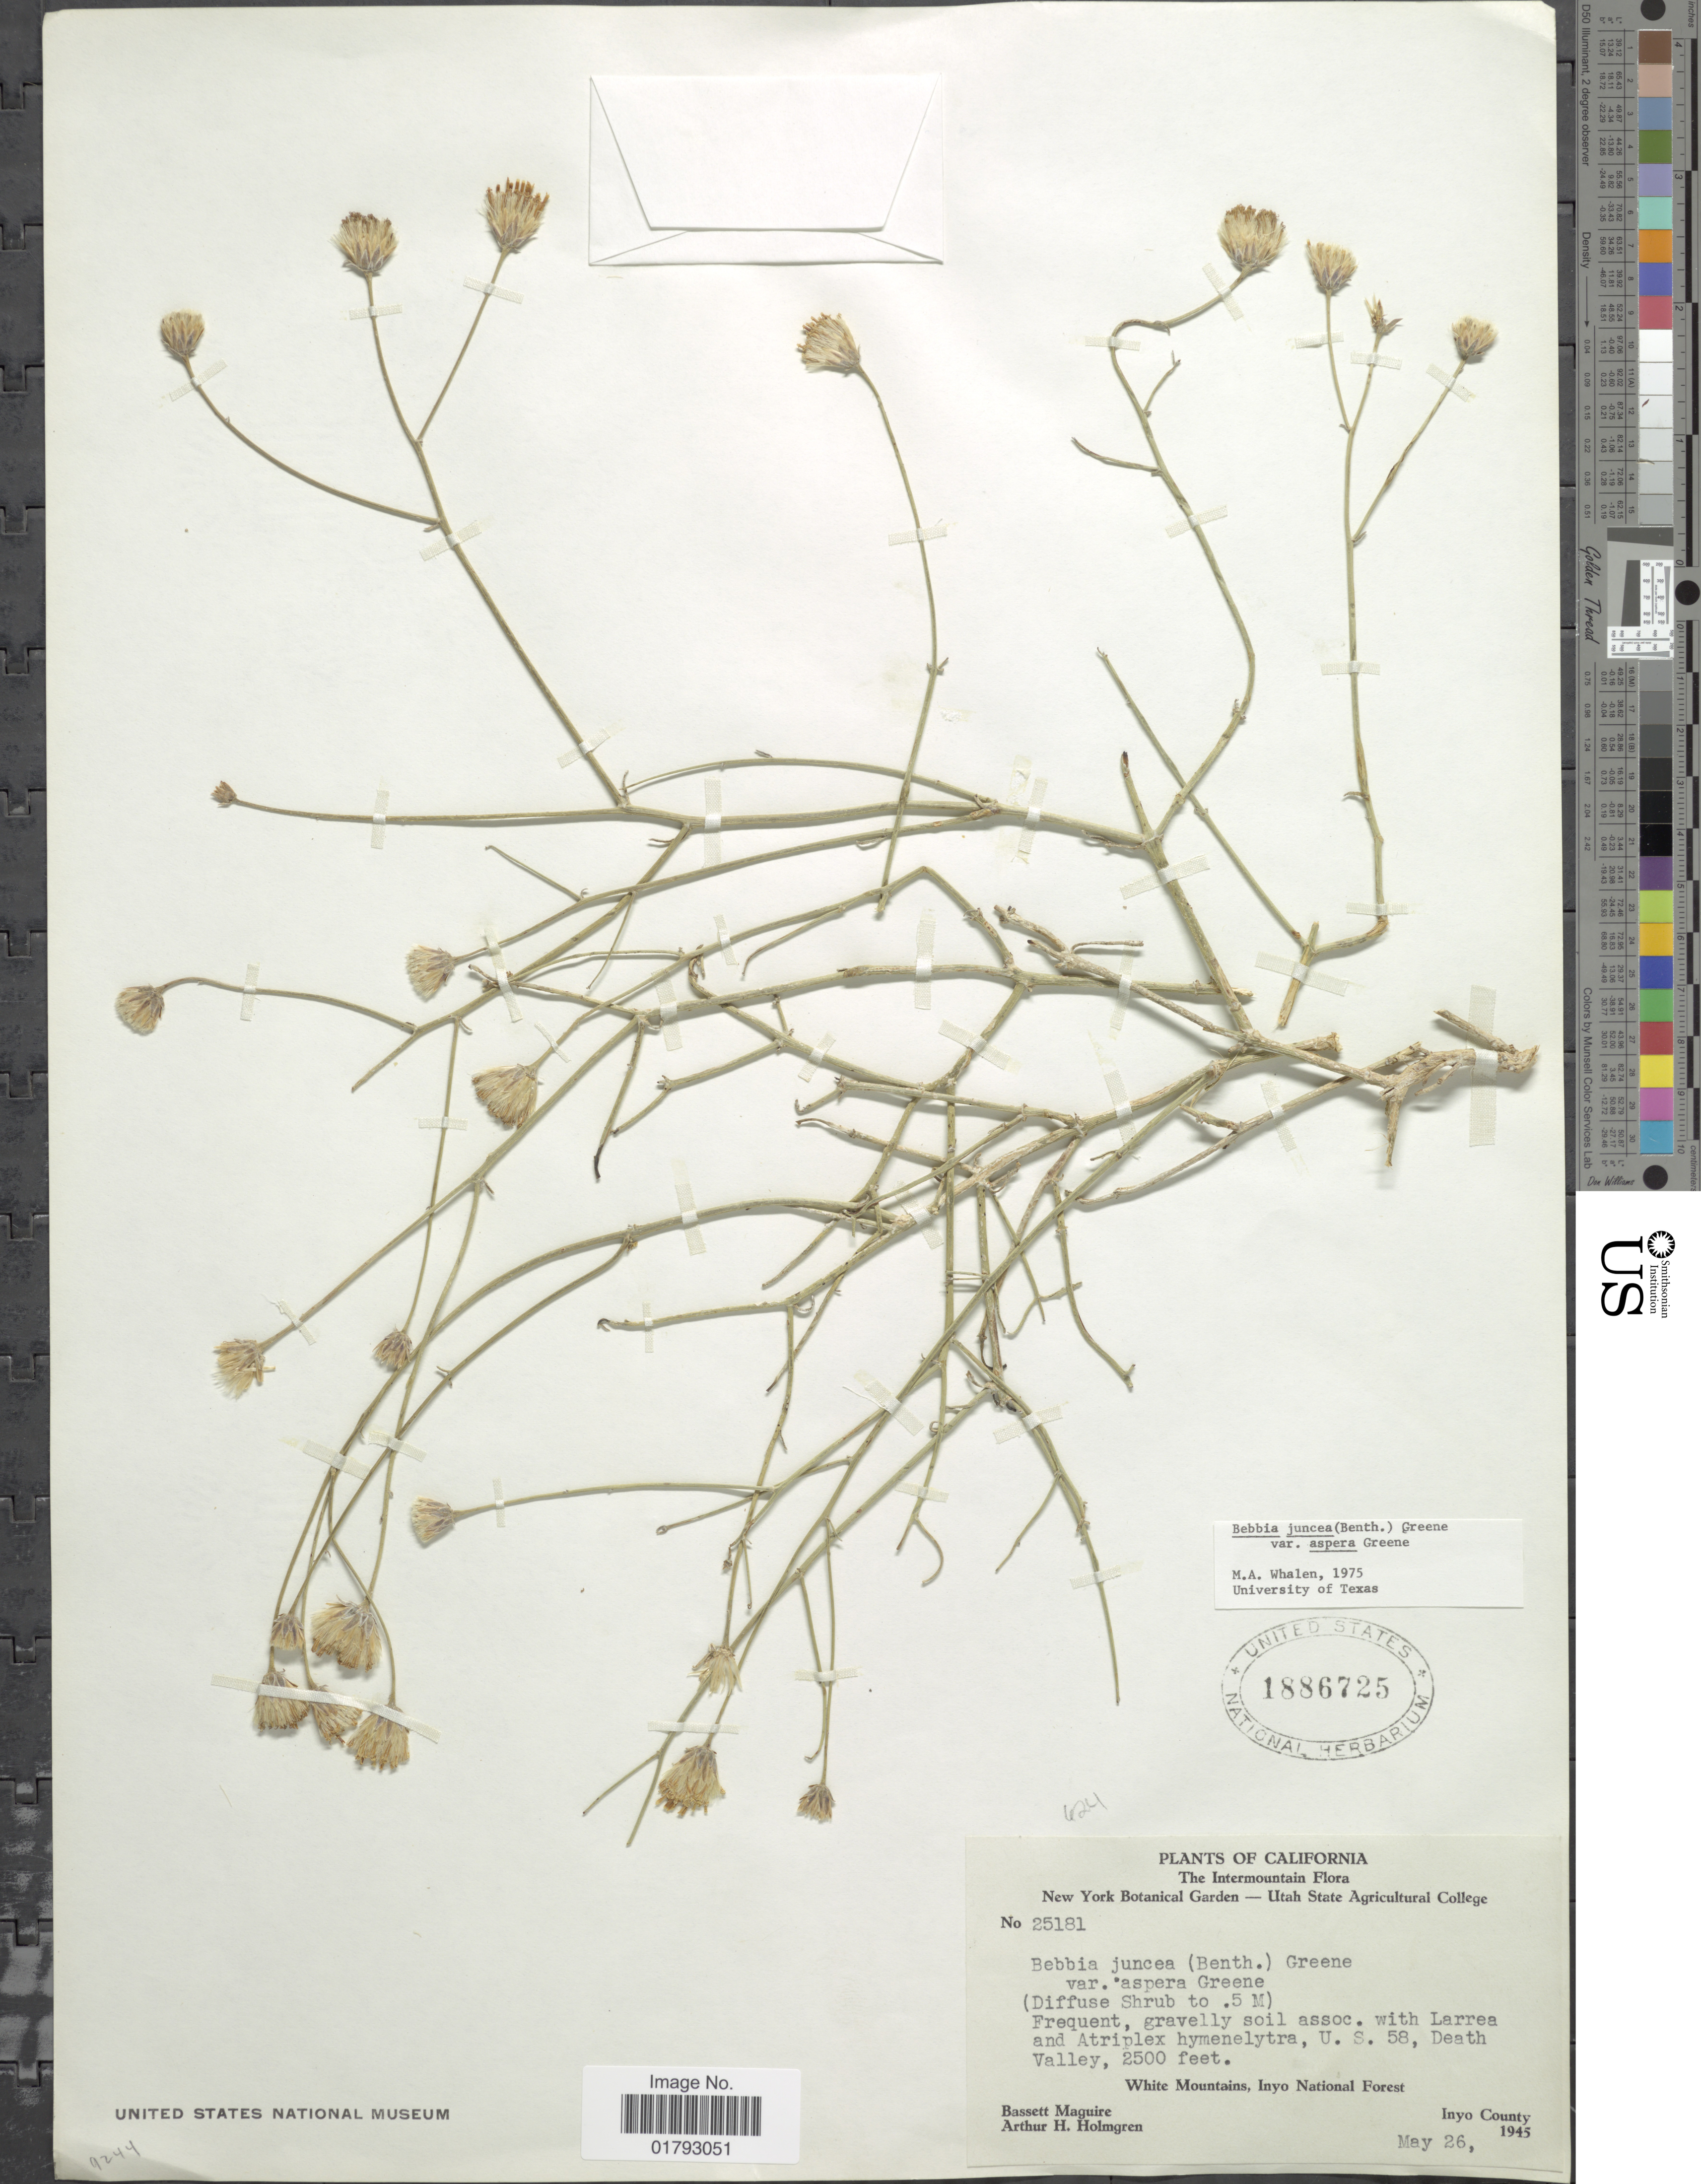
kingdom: Plantae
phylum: Tracheophyta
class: Magnoliopsida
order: Asterales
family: Asteraceae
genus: Bebbia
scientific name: Bebbia juncea var. aspera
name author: Greene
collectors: B. Maguire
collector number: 25181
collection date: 1945-05-26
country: United States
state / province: California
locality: California. U.S.58, Death Valley. White Mountains, Inyo National Forest.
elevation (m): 762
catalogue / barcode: US 1886725